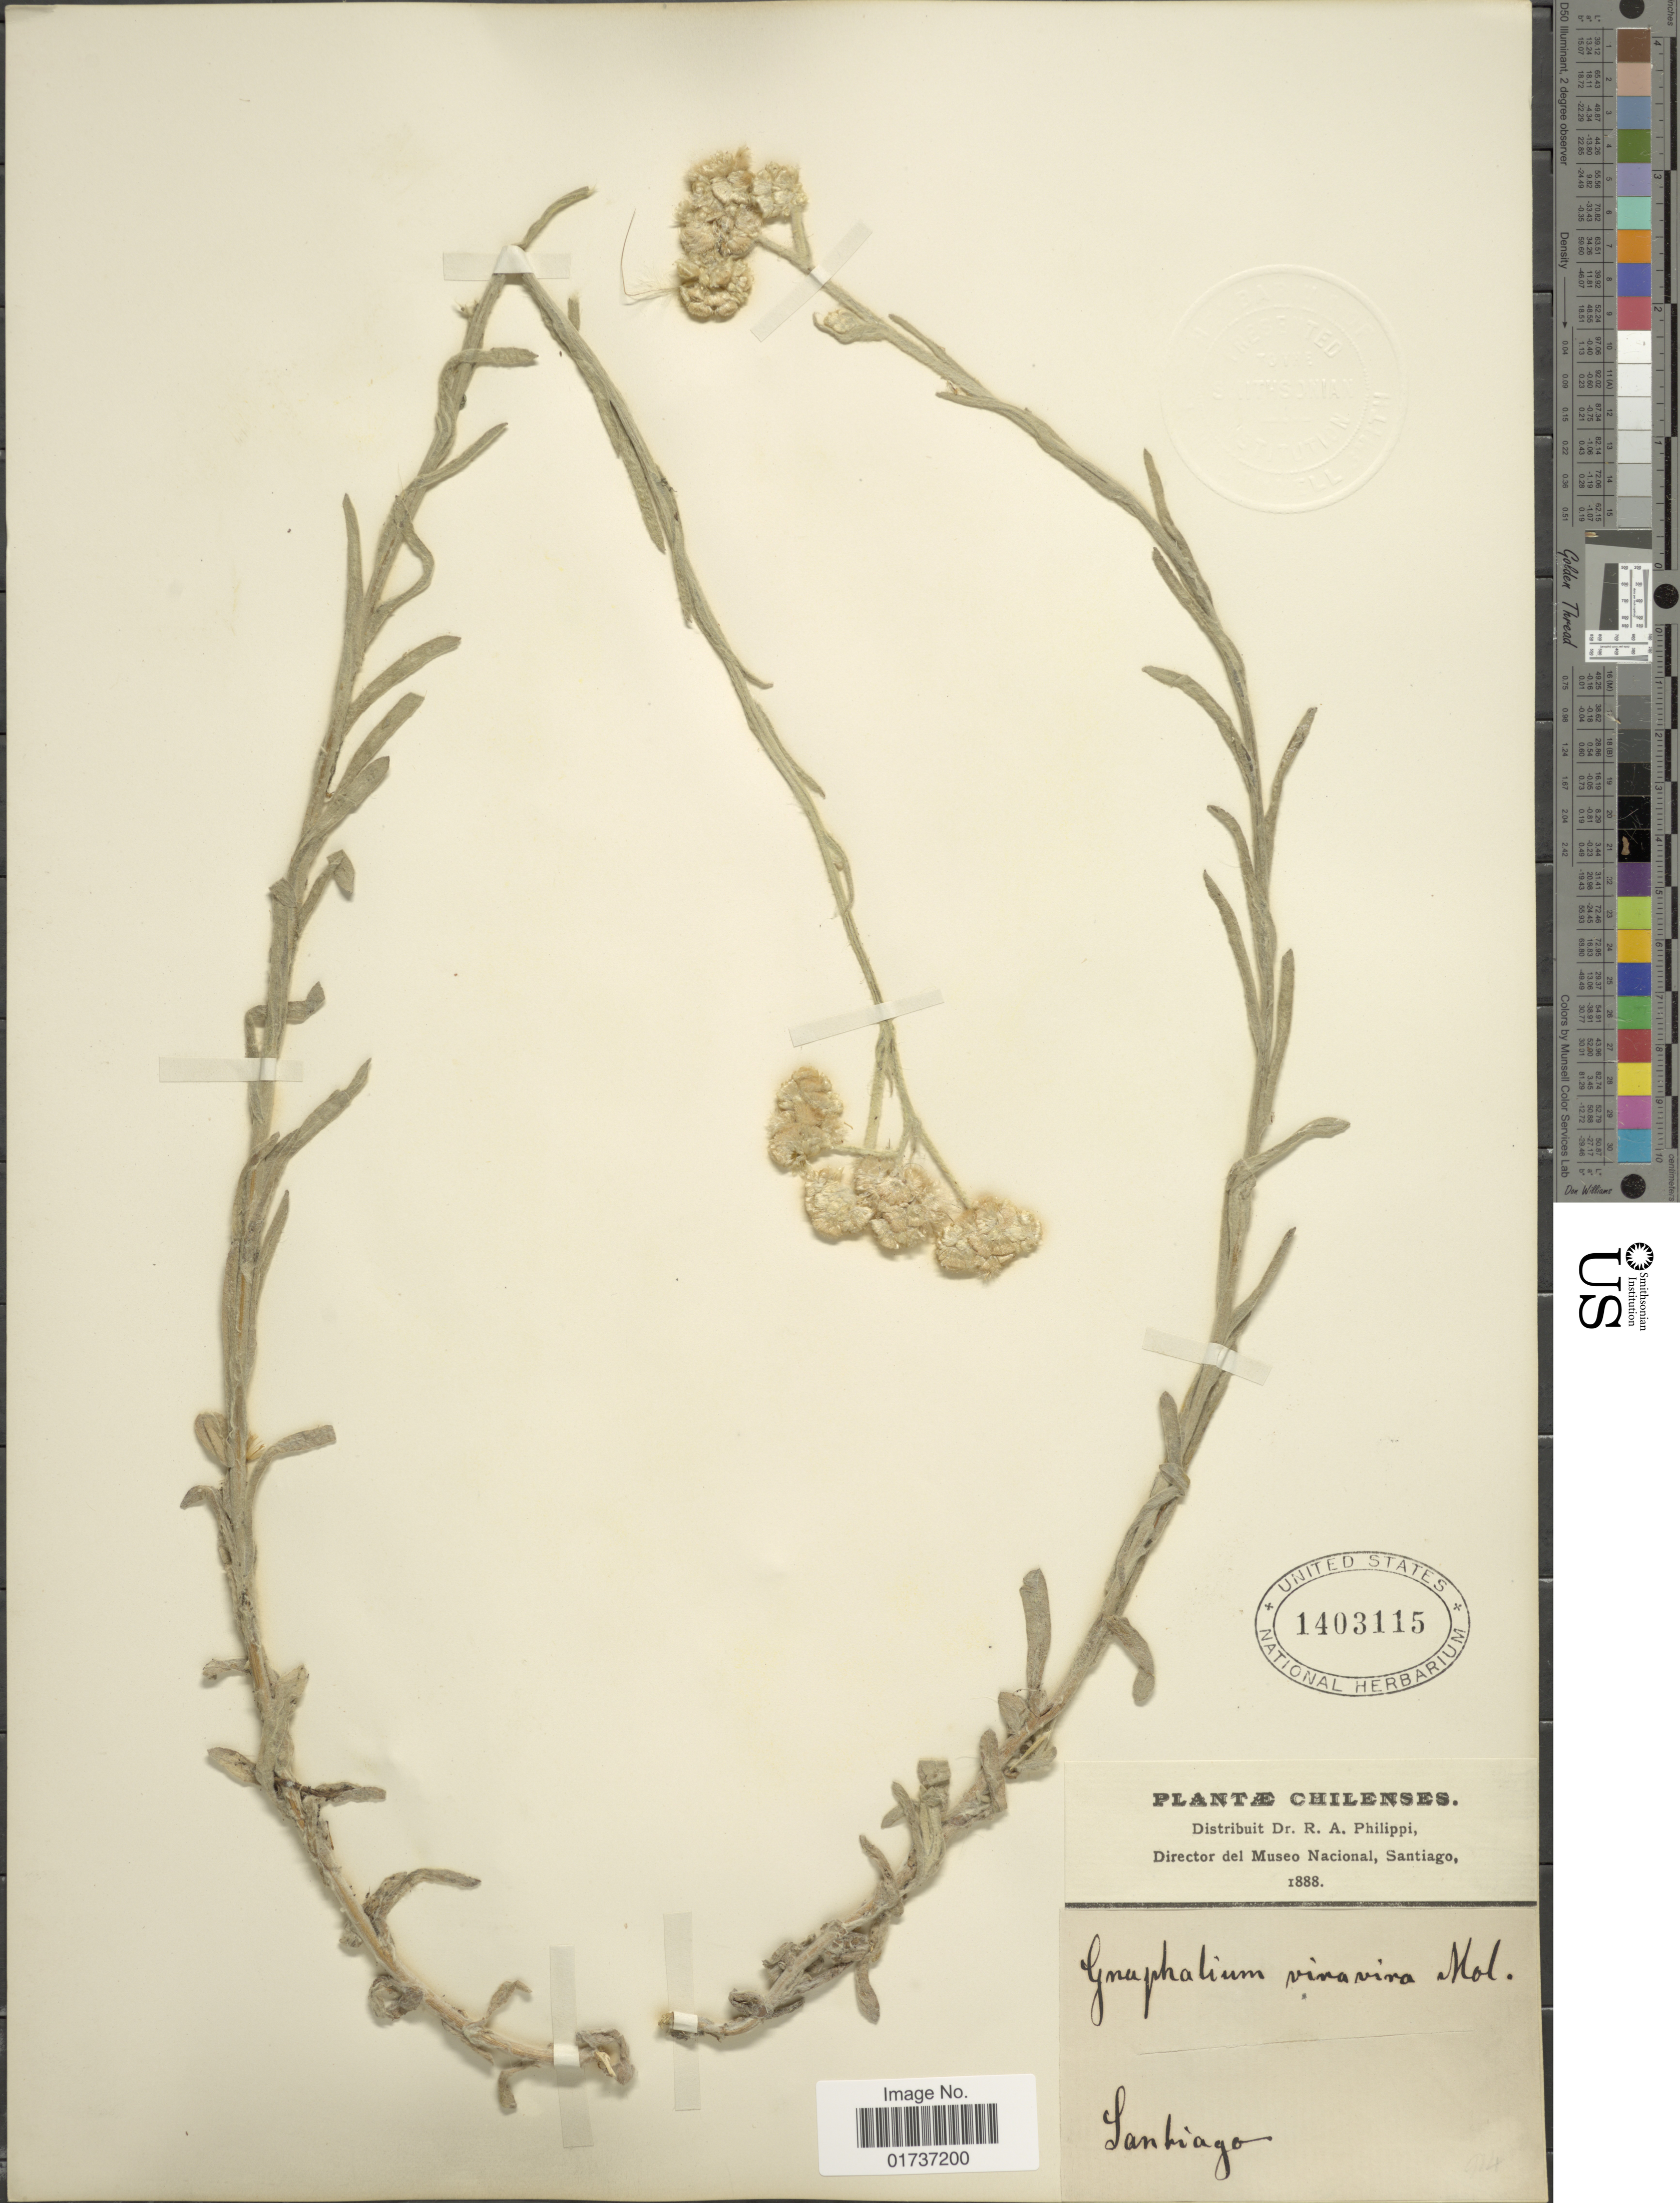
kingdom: Plantae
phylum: Tracheophyta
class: Magnoliopsida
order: Asterales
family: Asteraceae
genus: Gnaphalium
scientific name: Gnaphalium vira-vira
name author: Molina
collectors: R. A. Philippi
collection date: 1888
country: Chile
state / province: Región Metropolitana (RM)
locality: Santiago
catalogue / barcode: US 1403115